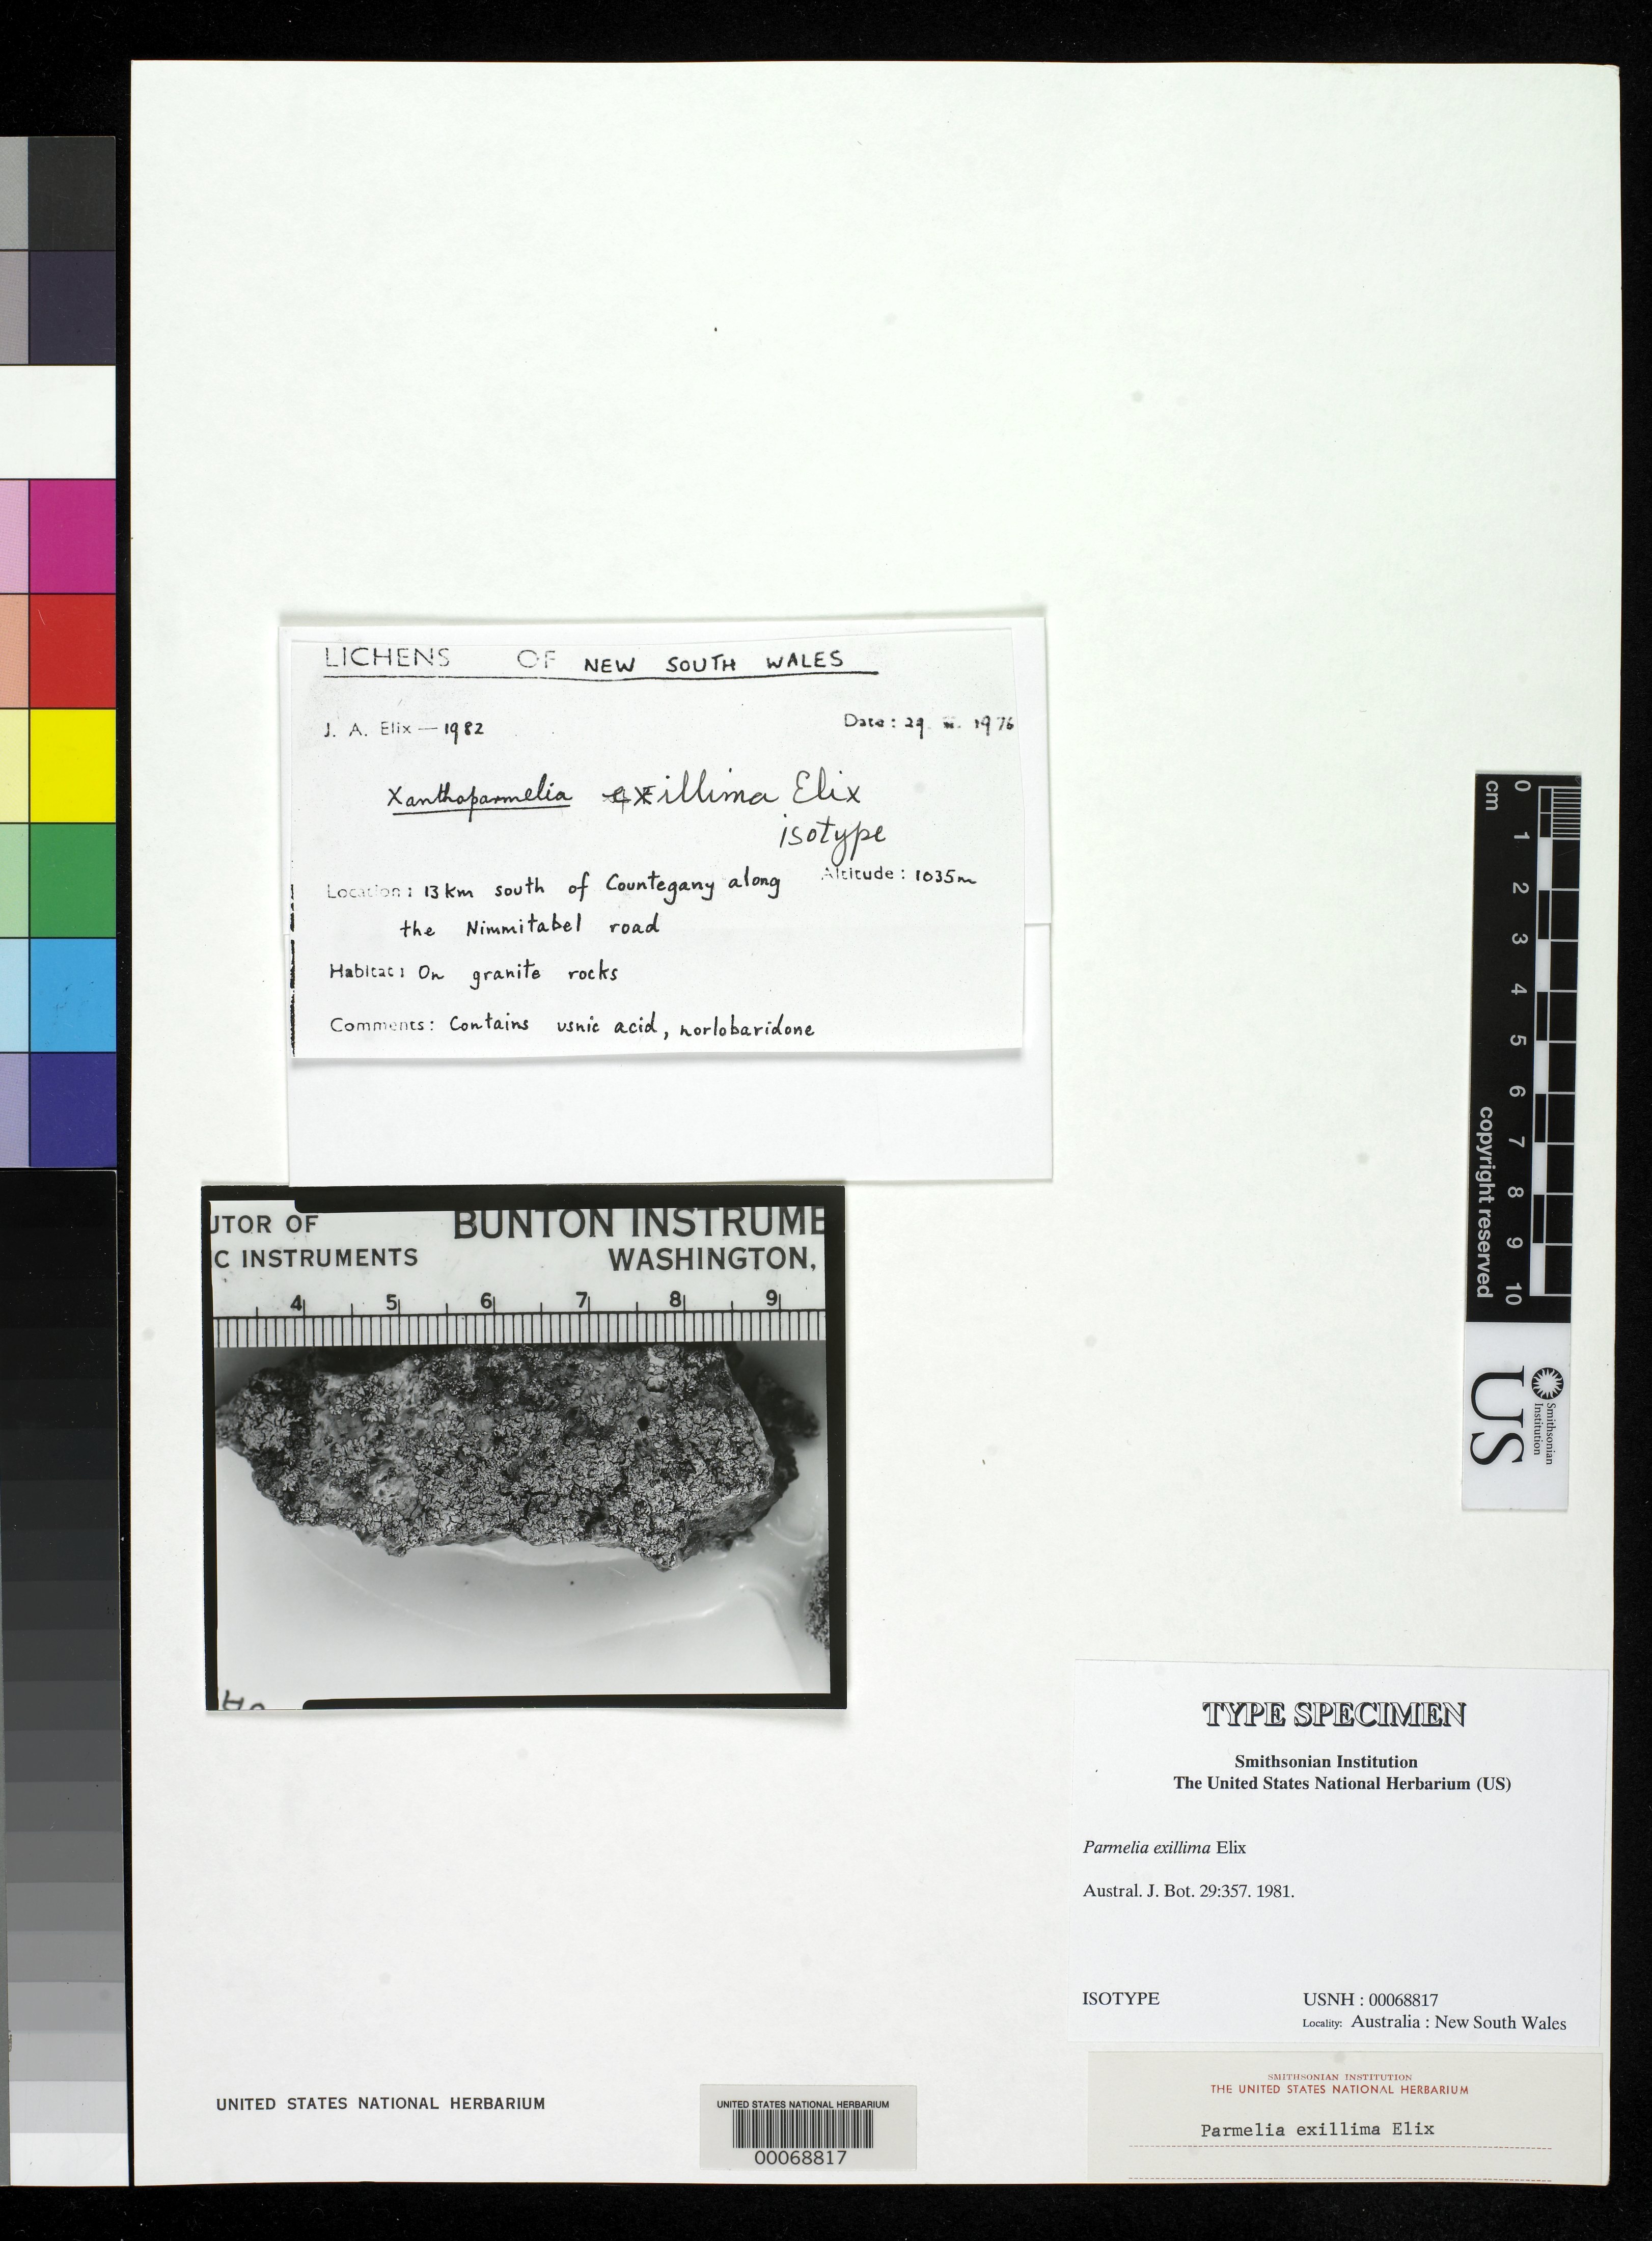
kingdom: Fungi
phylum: Ascomycota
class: Lecanoromycetes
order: Lecanorales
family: Parmeliaceae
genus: Parmelia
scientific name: Parmelia exillima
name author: Elix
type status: Isotype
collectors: J. A. Elix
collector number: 1982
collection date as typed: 29 --- 1976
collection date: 1976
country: Australia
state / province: New South Wales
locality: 13 km S of Countegany along the Nimmitabel Rd.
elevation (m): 1035